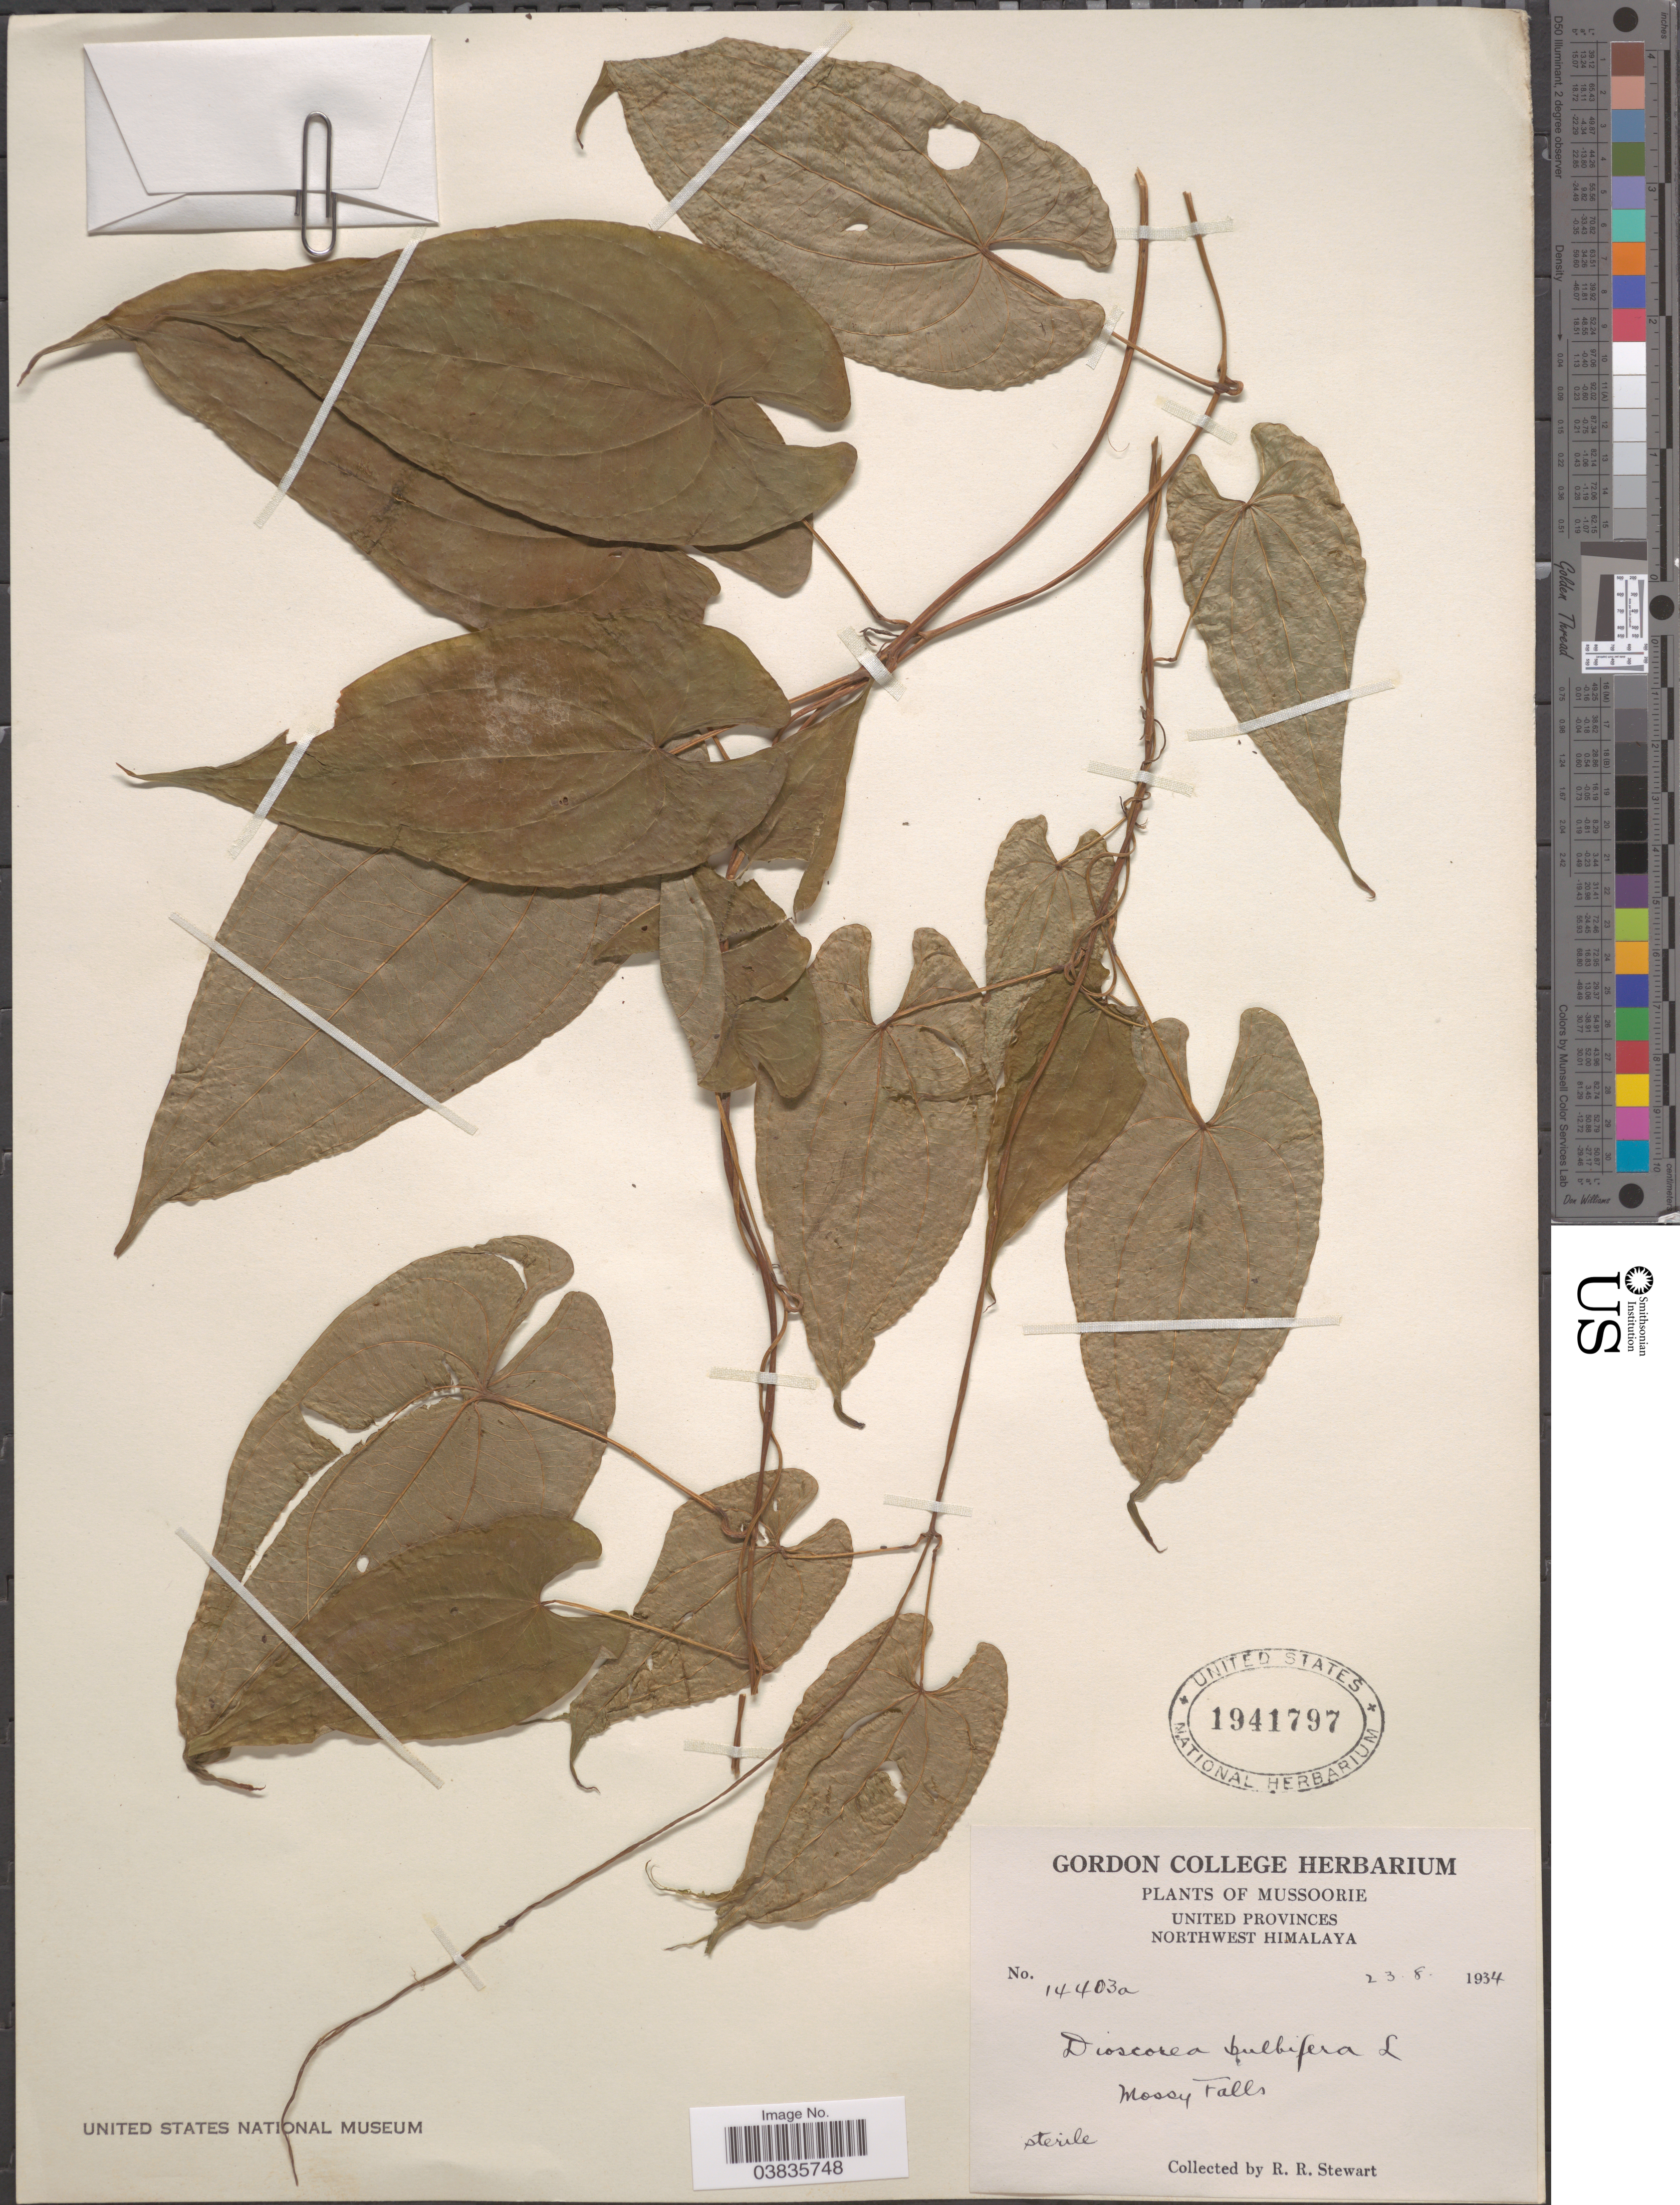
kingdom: Plantae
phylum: Tracheophyta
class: Liliopsida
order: Dioscoreales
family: Dioscoreaceae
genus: Dioscorea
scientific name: Dioscorea bulbifera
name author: L.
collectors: R. Stewart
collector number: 14403a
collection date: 1934-08-23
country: India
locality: Mussoorie. United Provinces. Northwest Himalaya. Mossy Falls.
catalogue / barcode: US 1941797